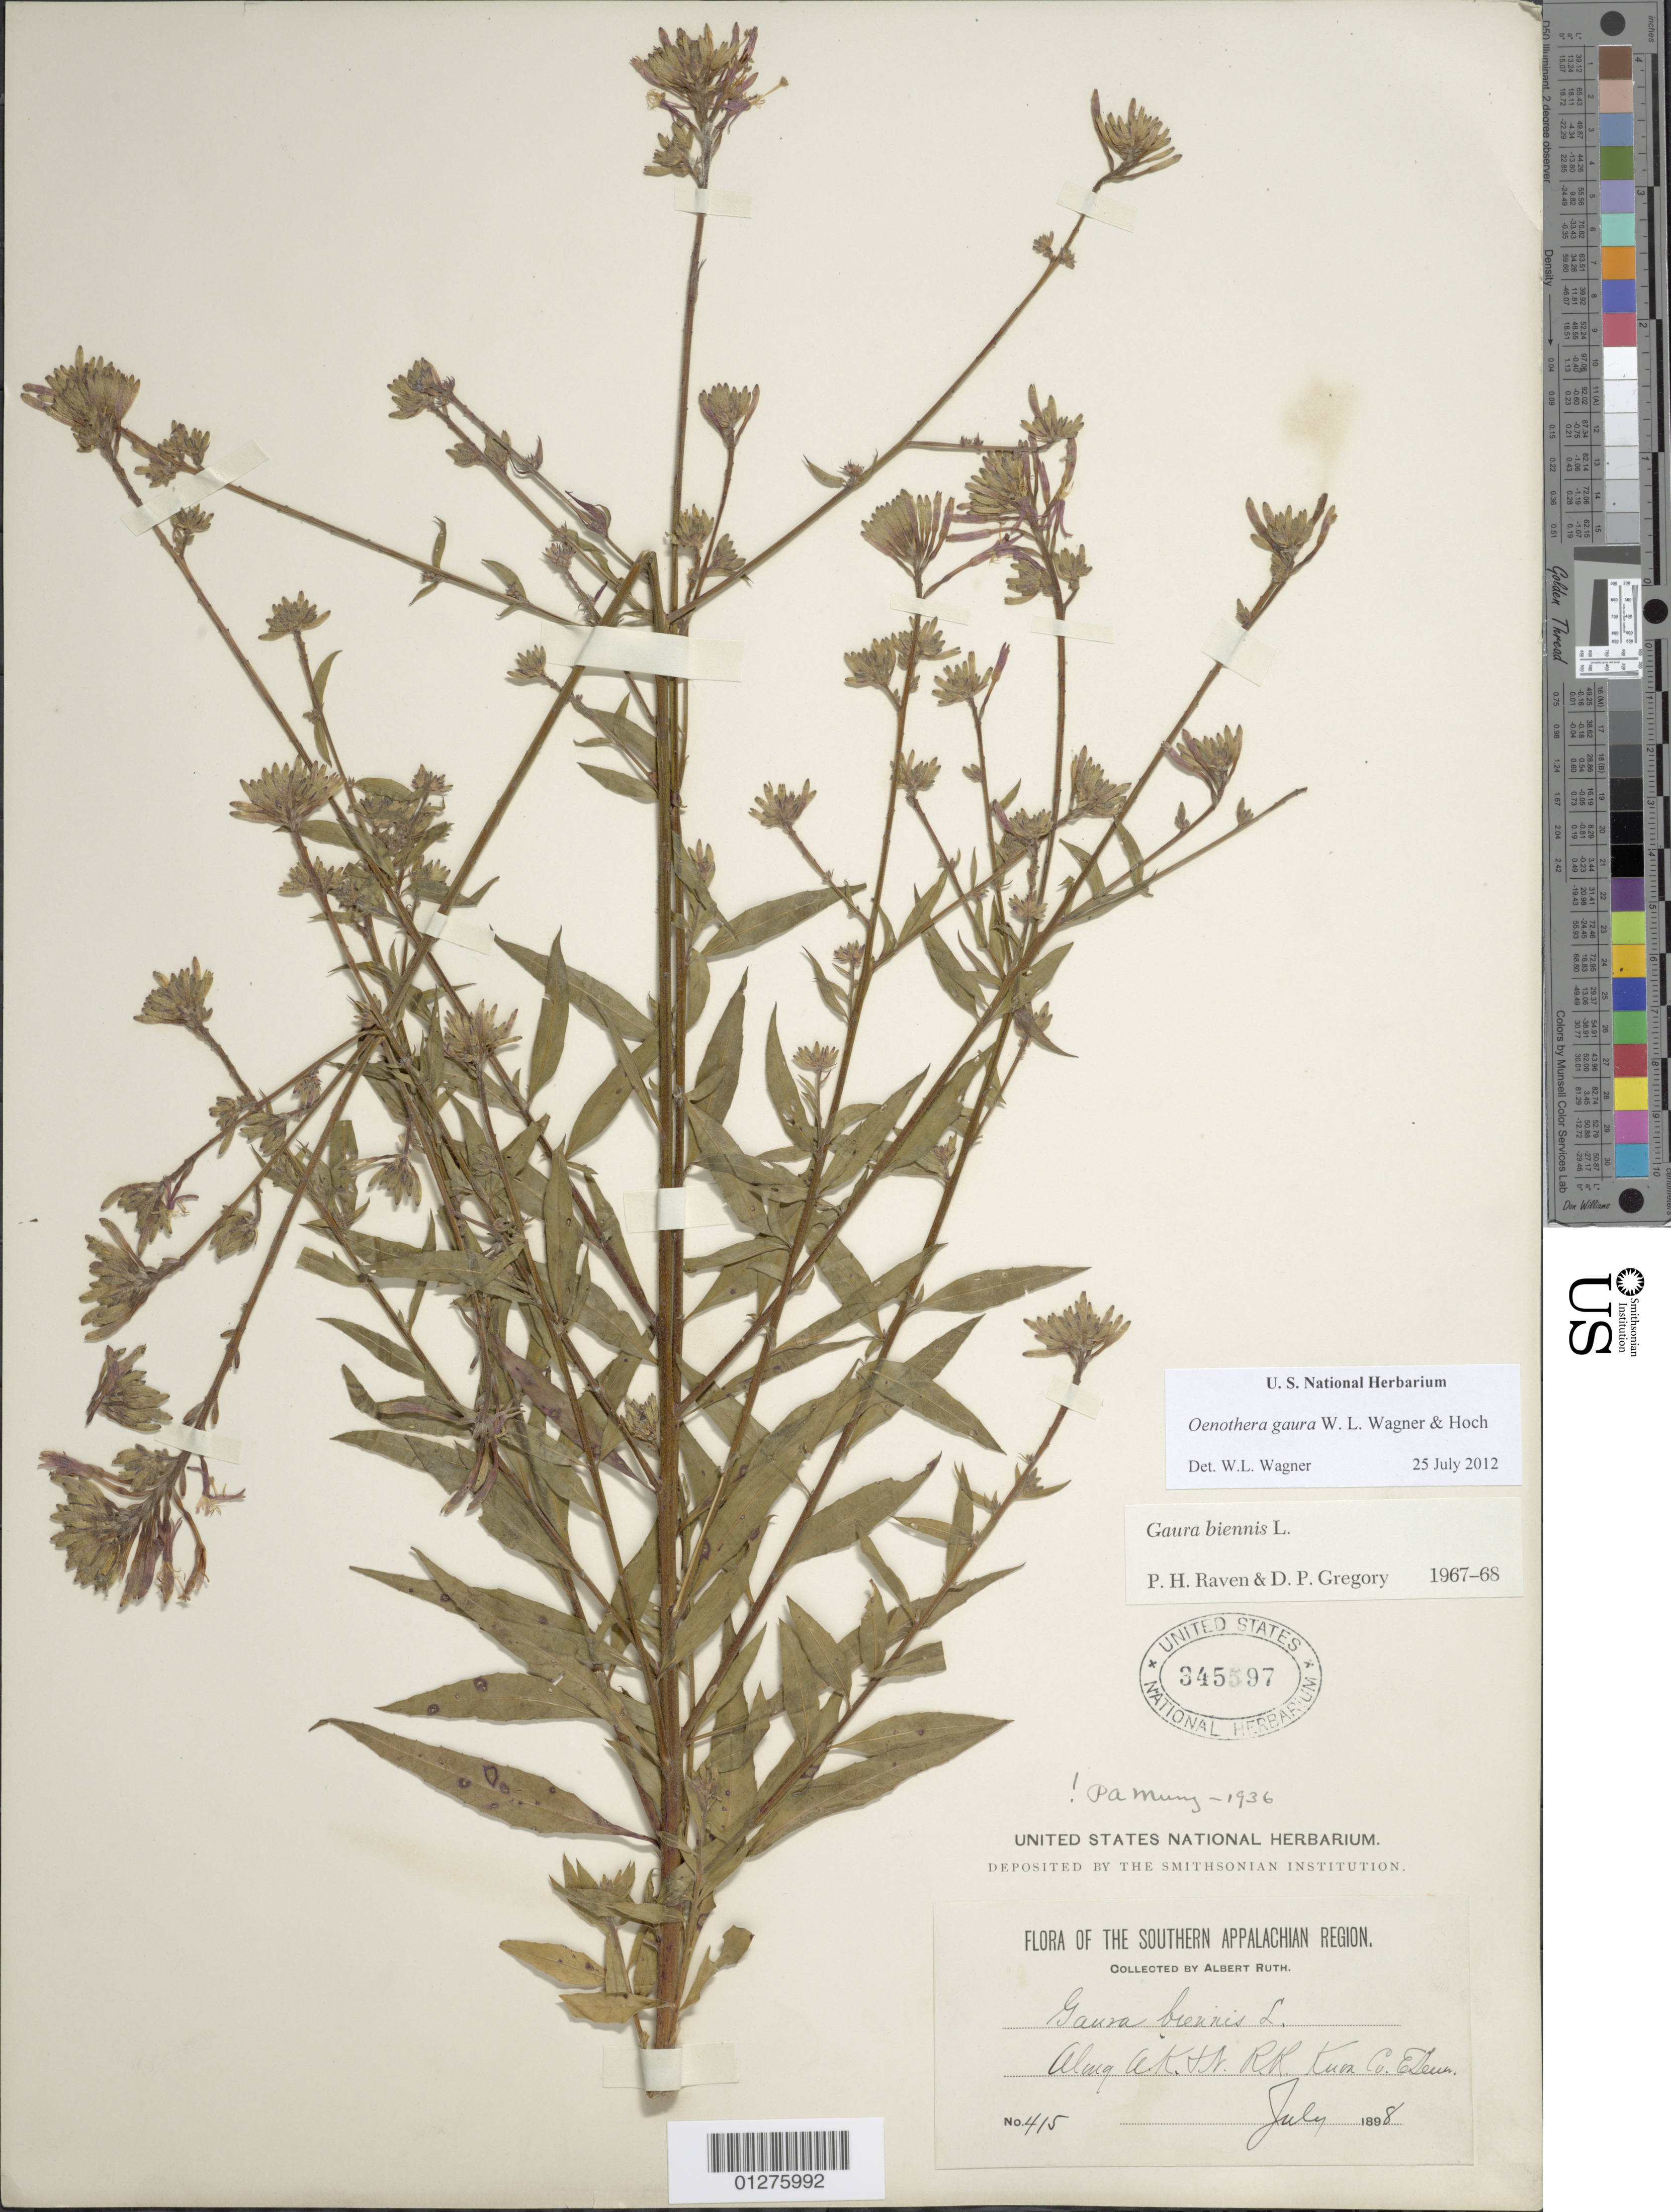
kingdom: Plantae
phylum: Tracheophyta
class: Magnoliopsida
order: Myrtales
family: Onagraceae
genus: Oenothera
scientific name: Oenothera gaura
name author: W.L. Wagner & Hoch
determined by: Wagner, W. L., (BOT), Smithsonian Institution - National Museum of Natural History (UNITED STATES)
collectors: A. Ruth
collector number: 415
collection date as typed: Jul 1898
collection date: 1898-07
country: United States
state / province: Tennessee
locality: Along a.k.+ R.R., Eastern Tennessee.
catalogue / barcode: US 345597